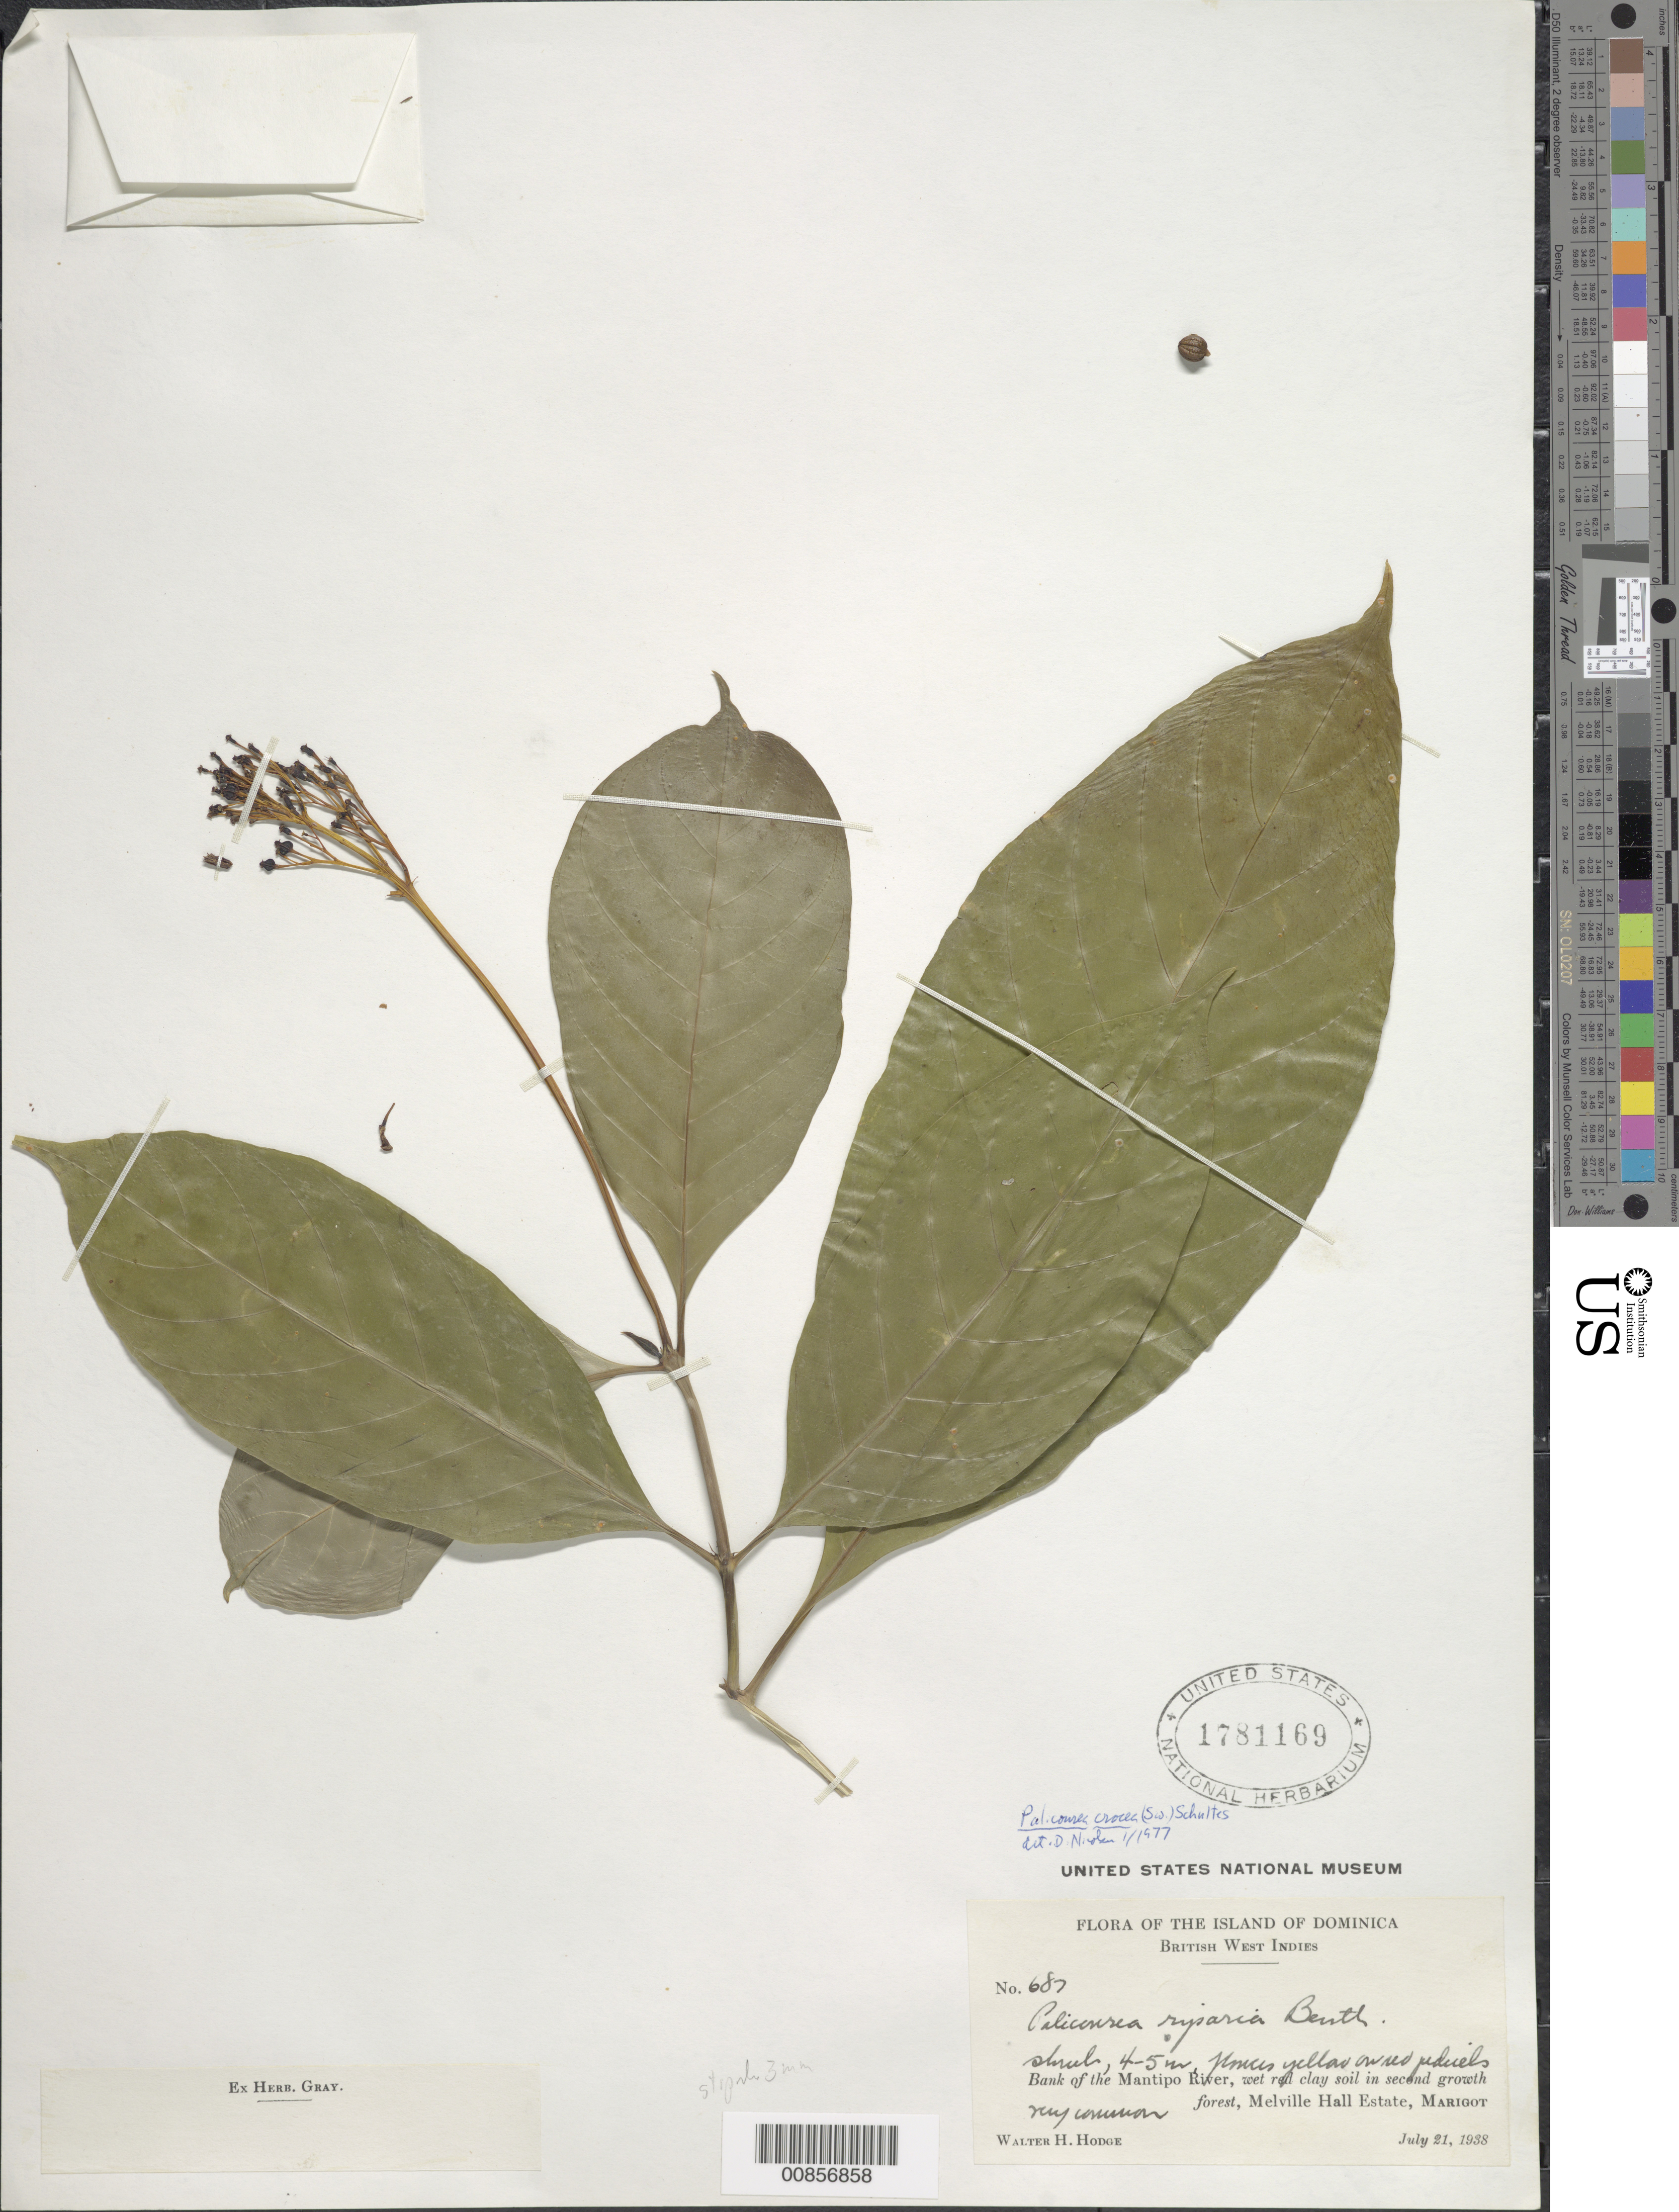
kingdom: Plantae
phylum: Tracheophyta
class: Magnoliopsida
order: Gentianales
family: Rubiaceae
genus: Palicourea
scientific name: Palicourea crocea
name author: (Sw.) Schult.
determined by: Nicolson, Dan H.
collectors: W. Hodge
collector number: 687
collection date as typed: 21 Jul 1938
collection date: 1938-07-21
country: Dominica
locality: Bank of the Mantipo River. Melville Hall Estate, Marigot.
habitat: In second growth forest, on wet red clay soil on river bank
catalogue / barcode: US 1781169